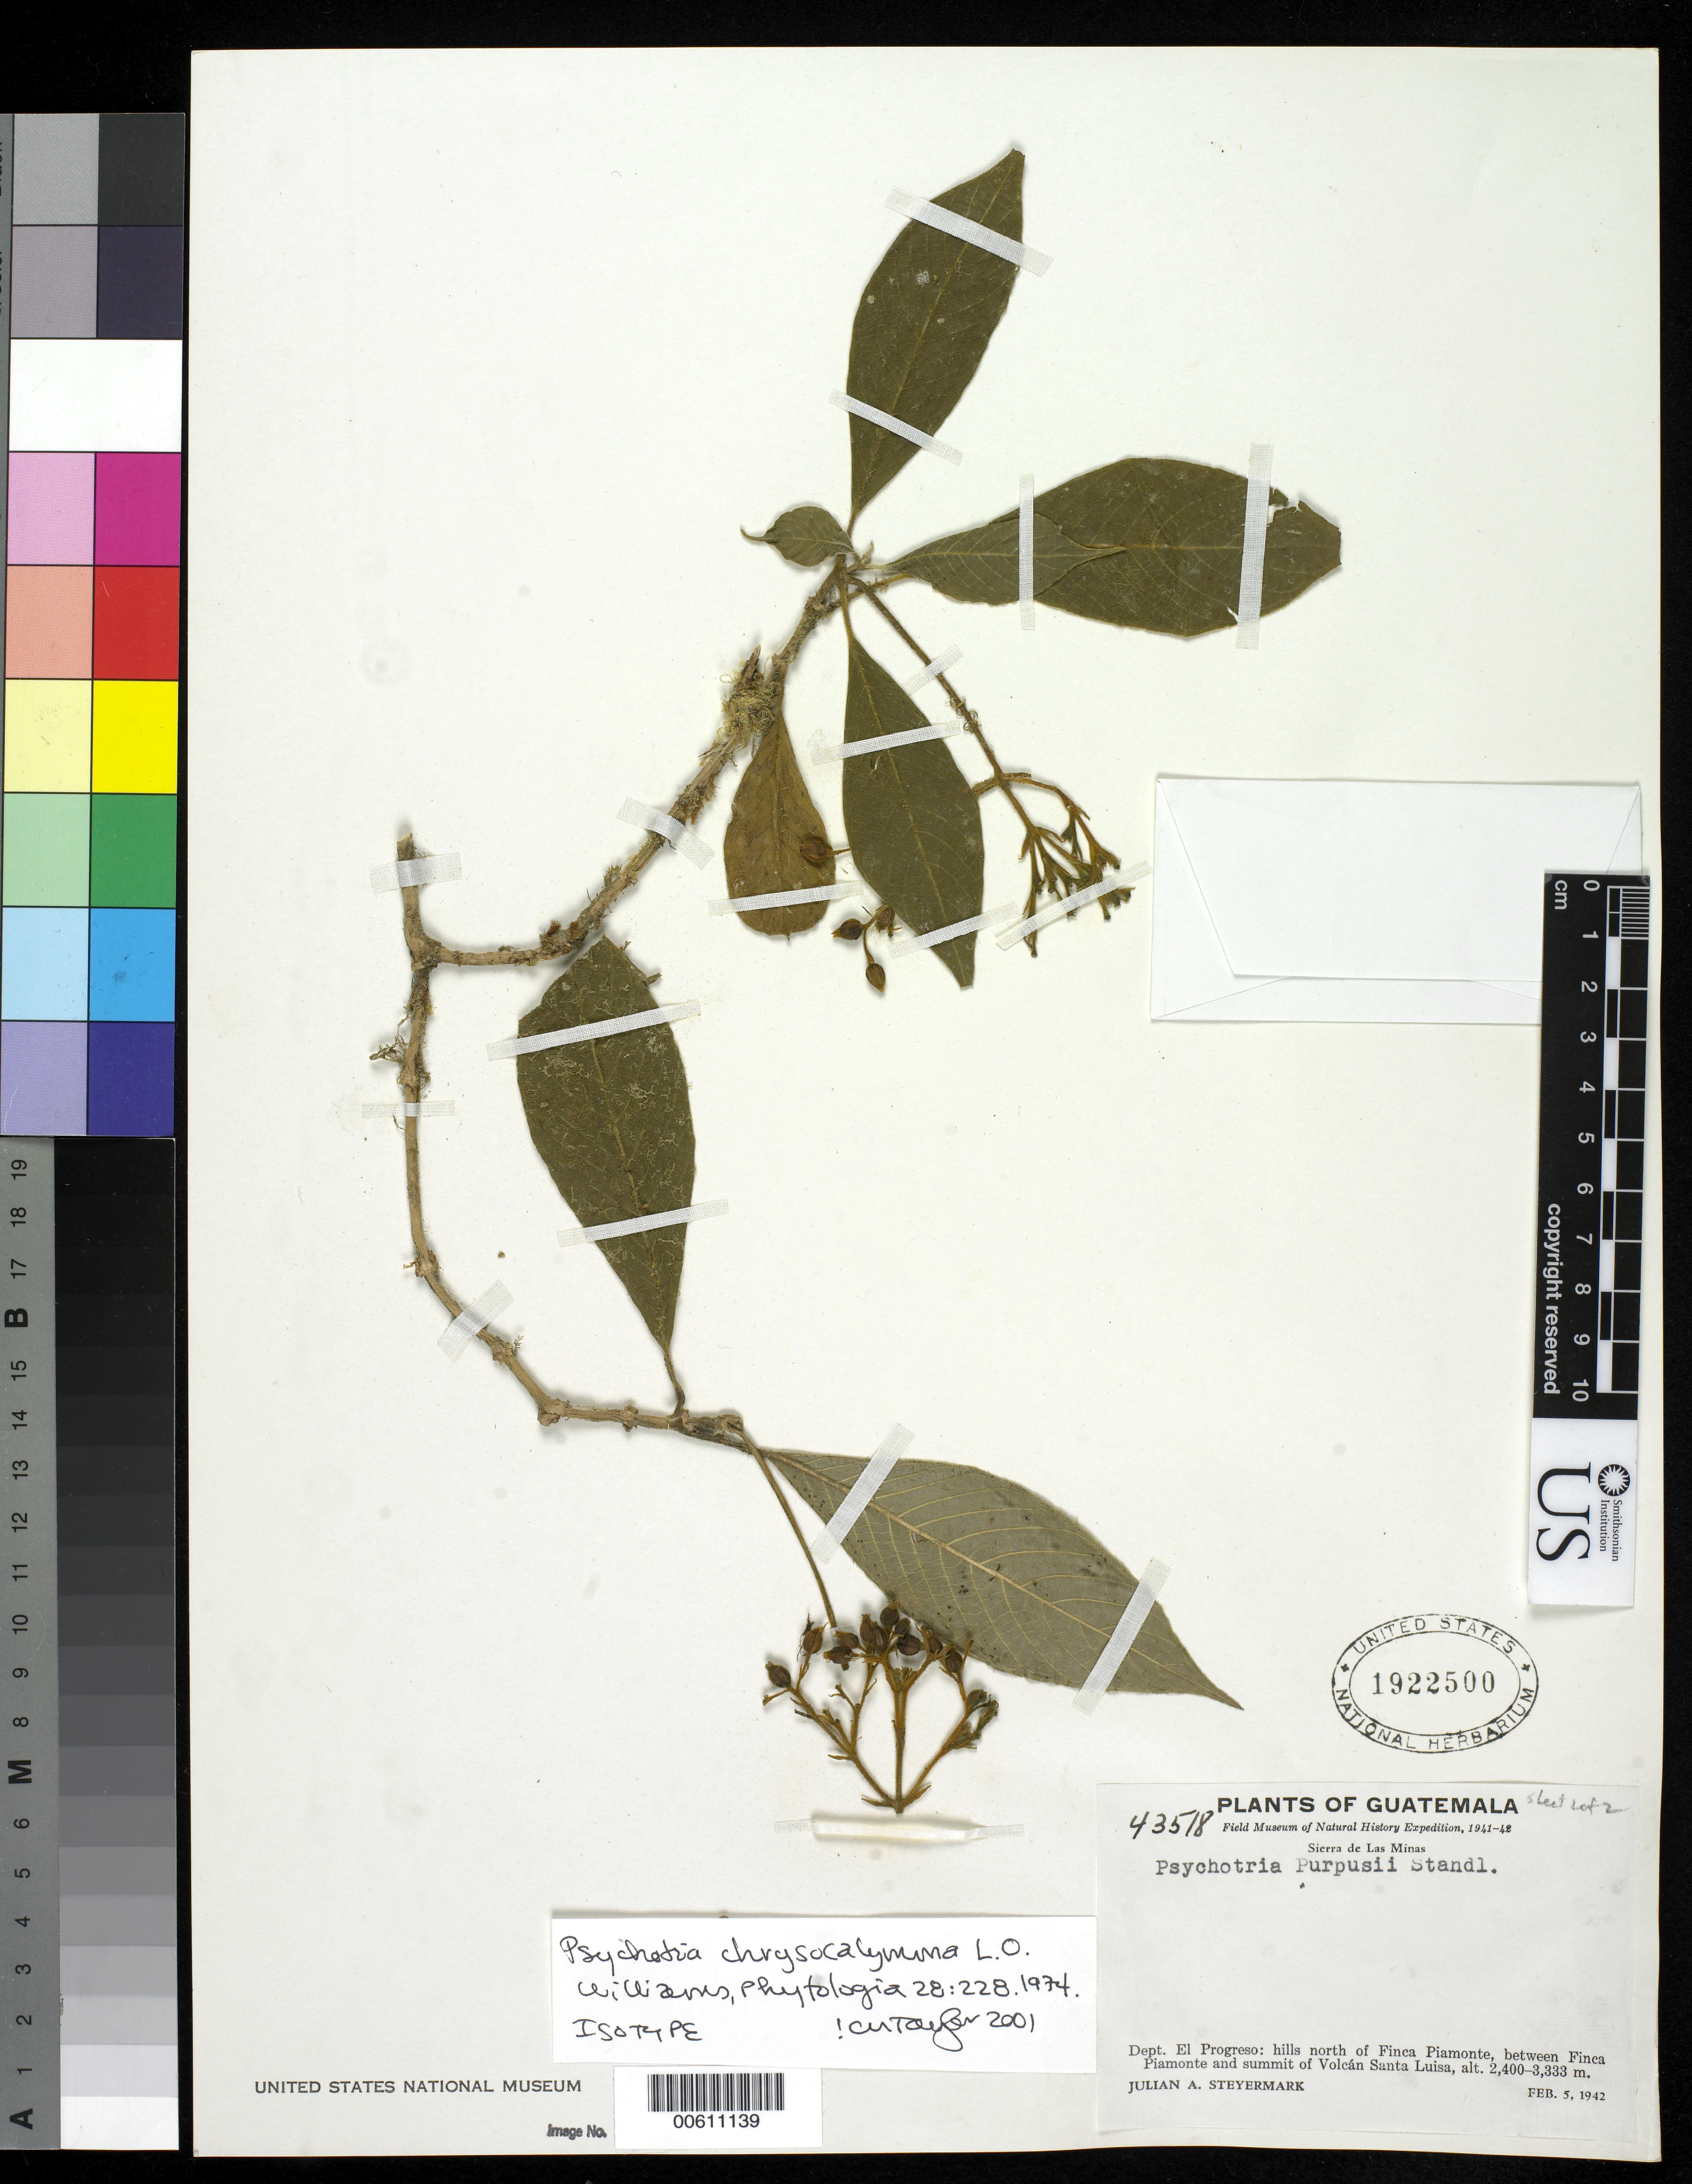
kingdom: Plantae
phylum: Tracheophyta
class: Magnoliopsida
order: Gentianales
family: Rubiaceae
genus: Psychotria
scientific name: Psychotria chrysocalymma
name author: L.O. Williams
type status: Isotype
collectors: J. Steyermark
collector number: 43518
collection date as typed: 05 Feb 1942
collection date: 1942-02-05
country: Guatemala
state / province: El Progreso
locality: Finca Piamonte, between Finca Piamonte and summit of Volcan Santa Luisa.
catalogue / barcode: US 1922500